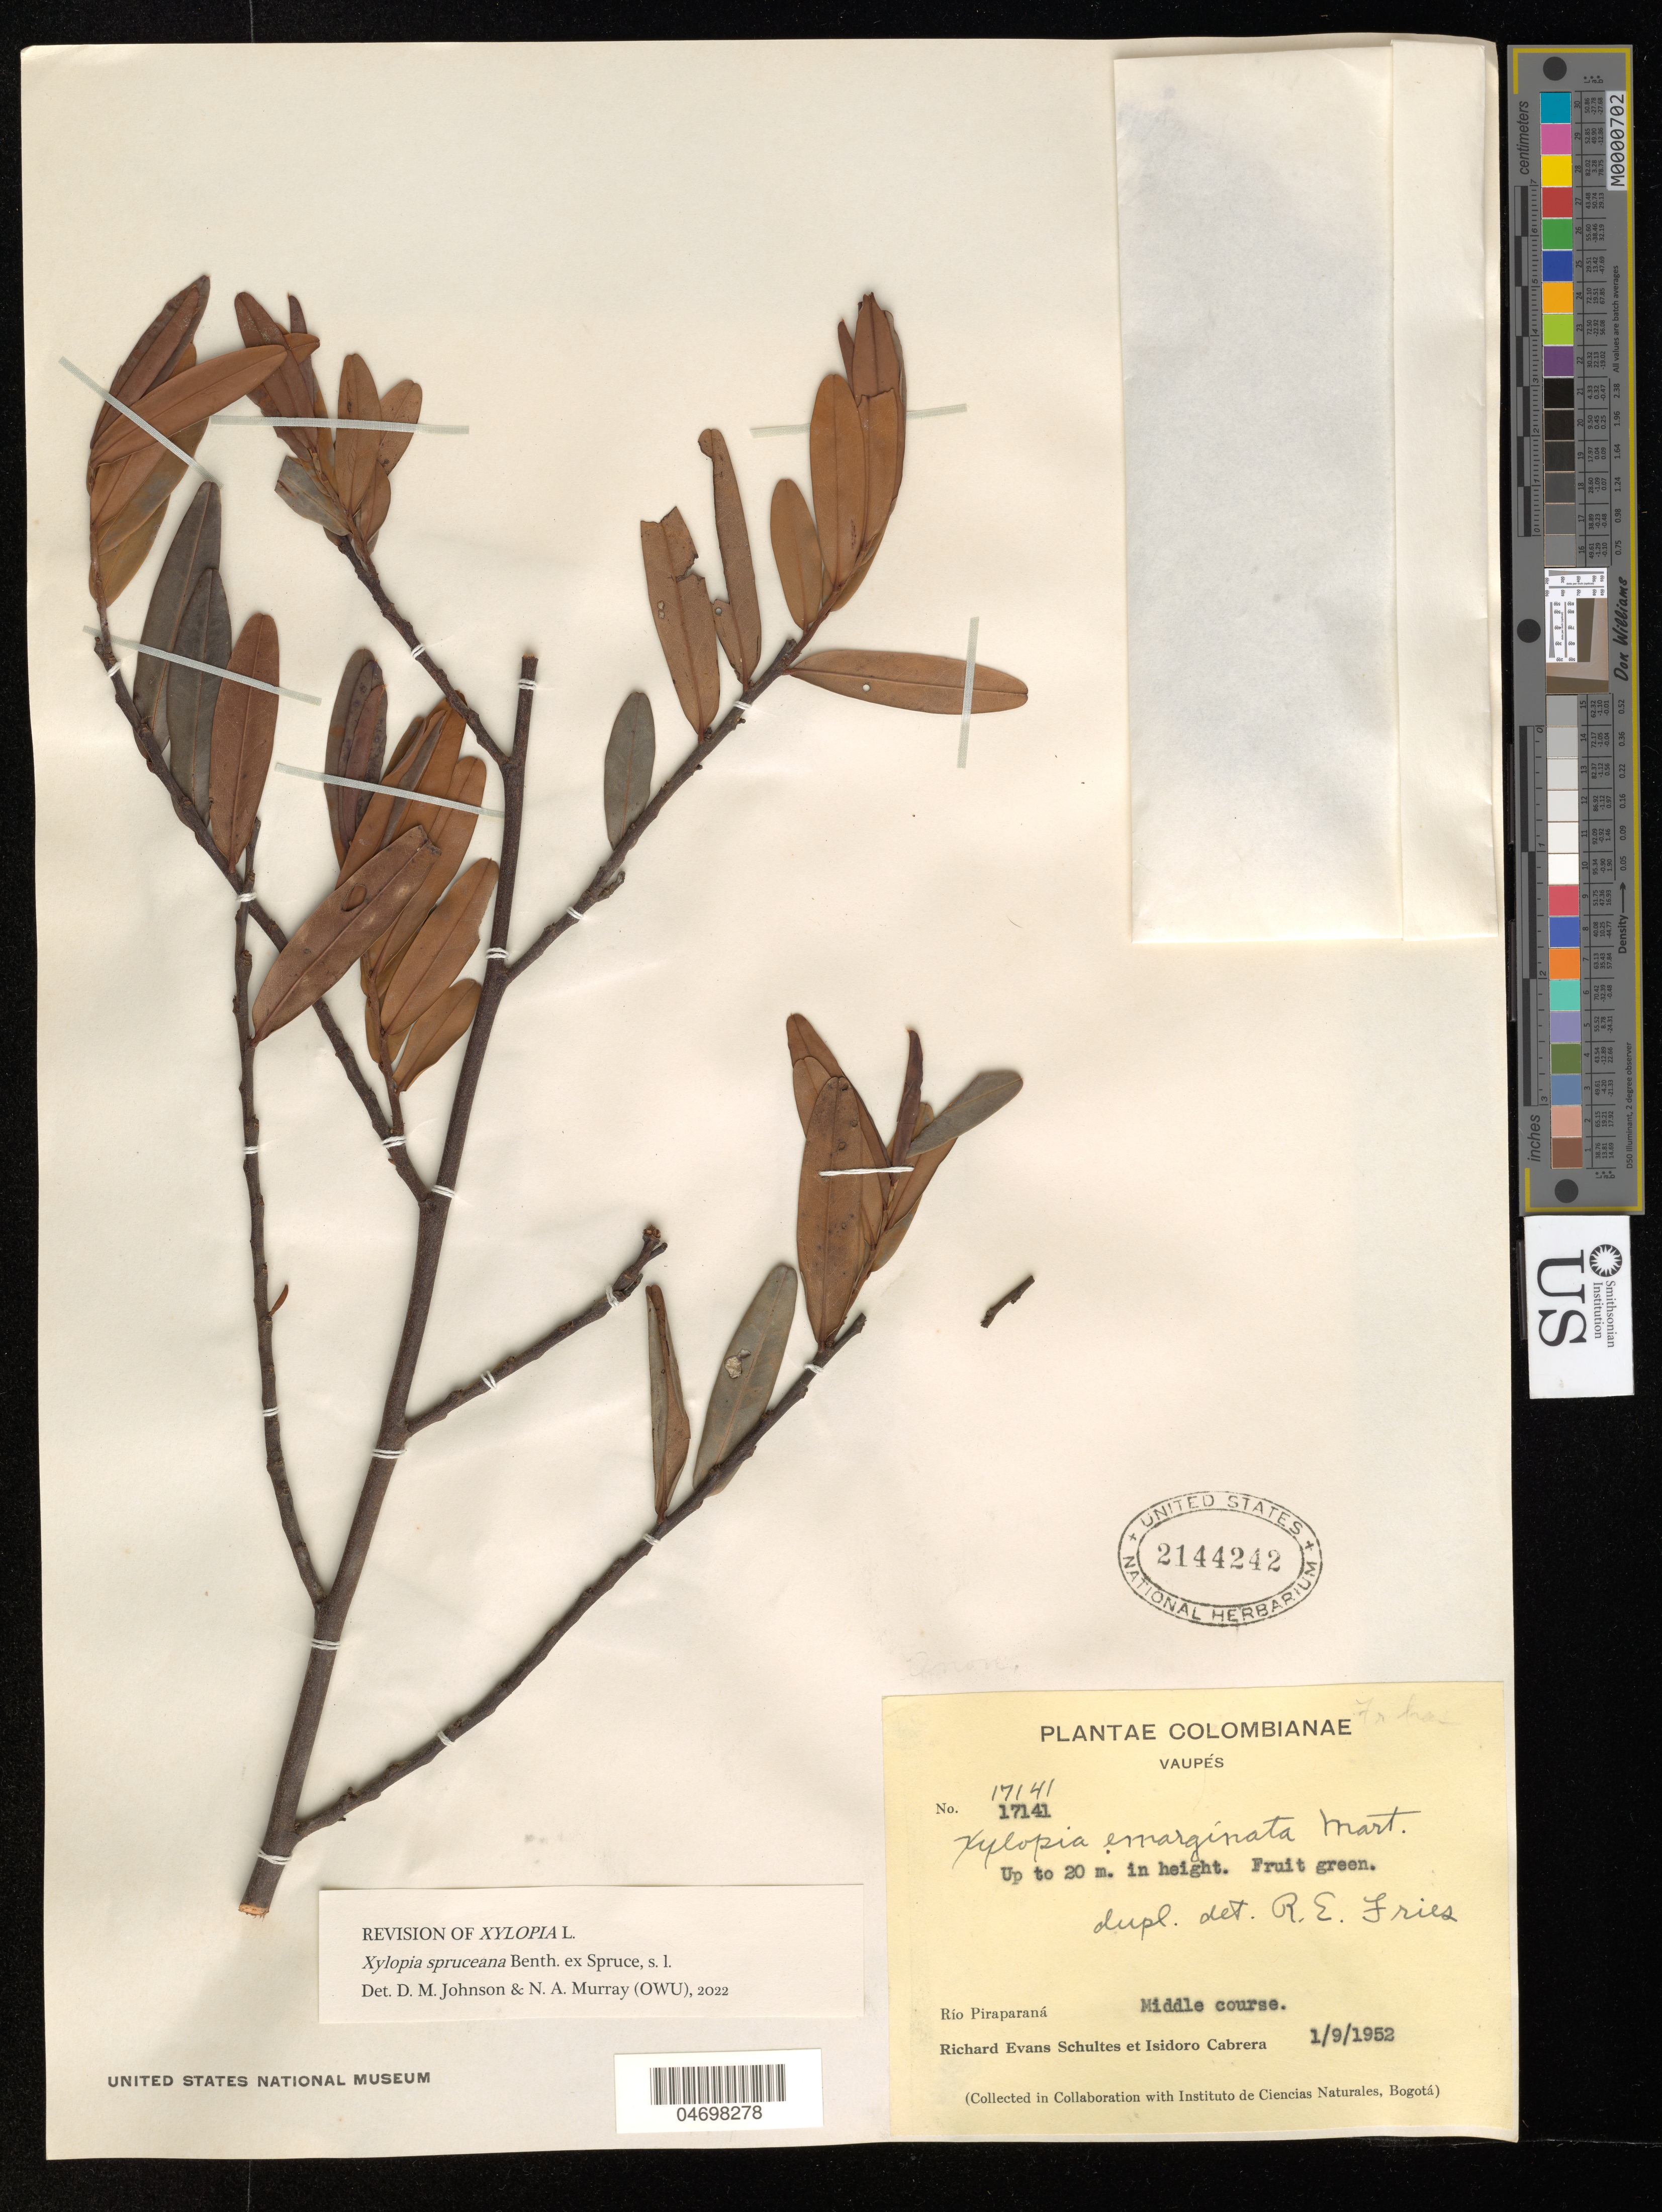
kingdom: Plantae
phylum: Tracheophyta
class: Magnoliopsida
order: Magnoliales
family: Annonaceae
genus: Xylopia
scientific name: Xylopia spruceana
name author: Benth. ex Spruce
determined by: Johnson, D. M.; Murray, N. A.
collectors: R. E. Schultes & I. Cabrera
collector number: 17141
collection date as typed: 01 Sep 1952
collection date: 1952-09-01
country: Colombia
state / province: Vaupés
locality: Rio Piraparana, middle course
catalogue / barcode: US 2144242